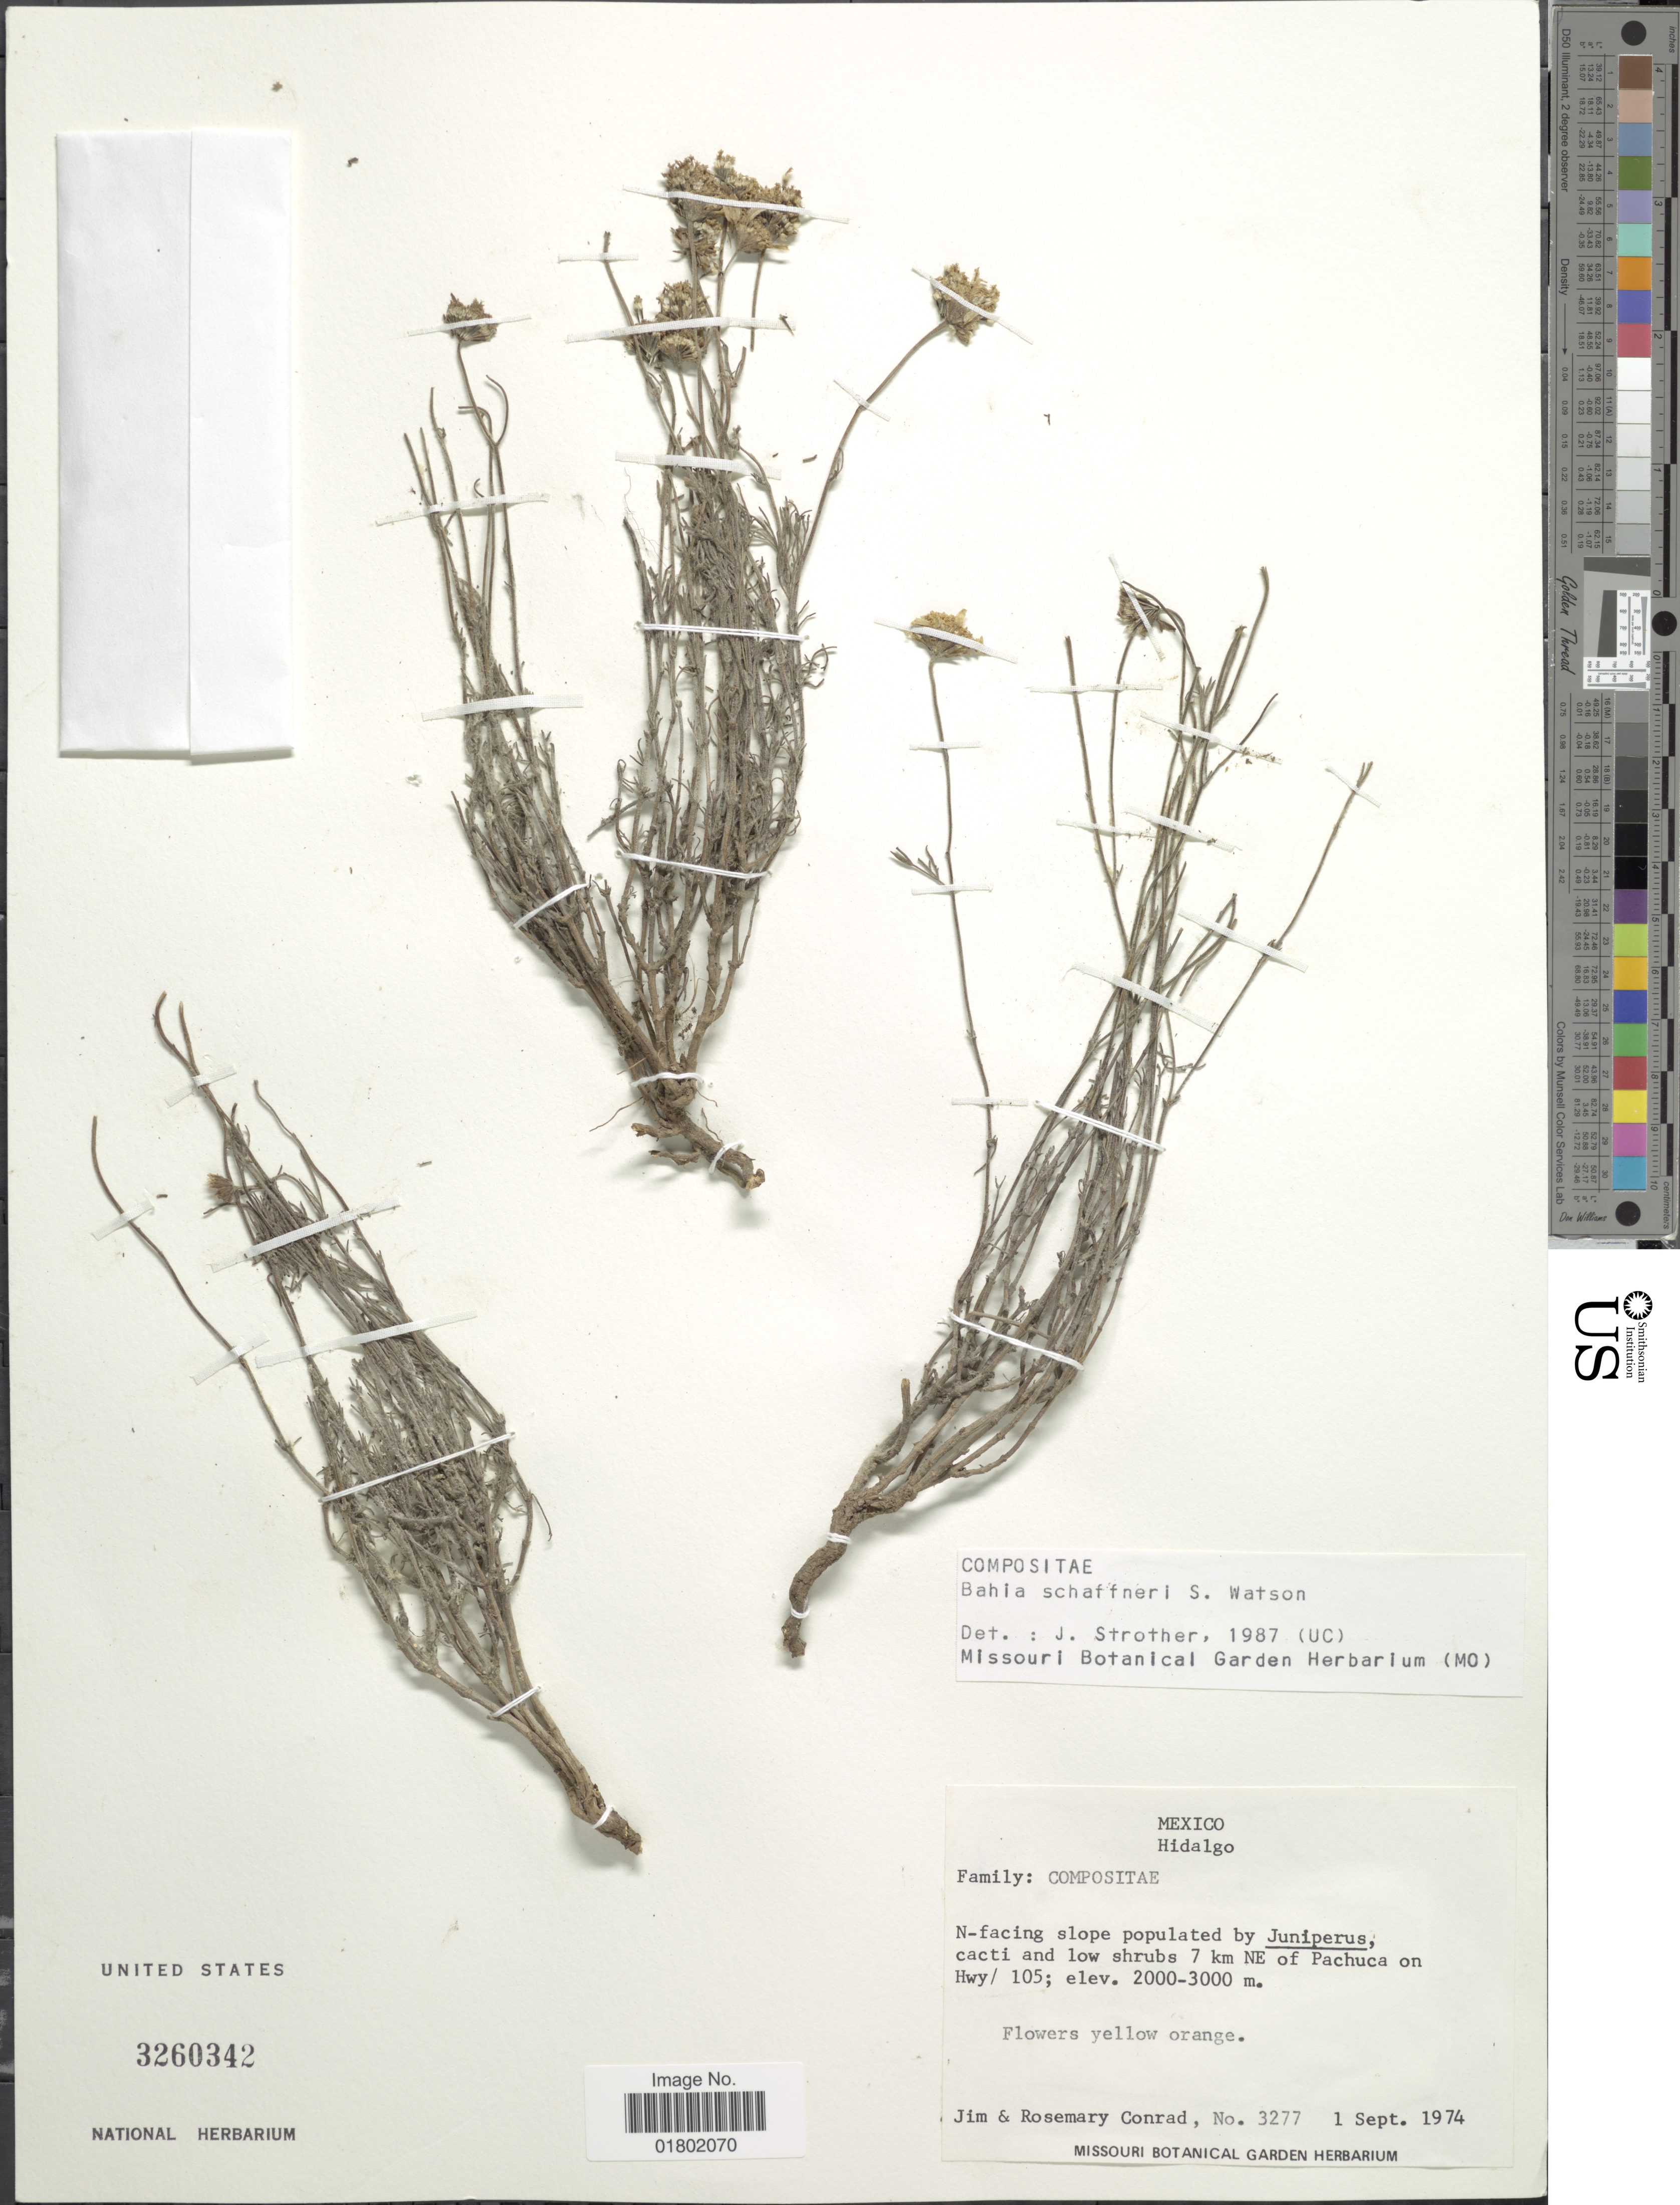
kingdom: Plantae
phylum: Tracheophyta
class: Magnoliopsida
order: Asterales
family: Asteraceae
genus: Bahia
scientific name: Bahia schaffneri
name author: S. Watson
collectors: J. Conrad & R. Conrad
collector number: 3277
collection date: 1974-09-01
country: Mexico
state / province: Hidalgo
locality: N-facing slope, 7 km NE of Pachuca on Hwy/ 105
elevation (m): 2000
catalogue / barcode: US 3260342